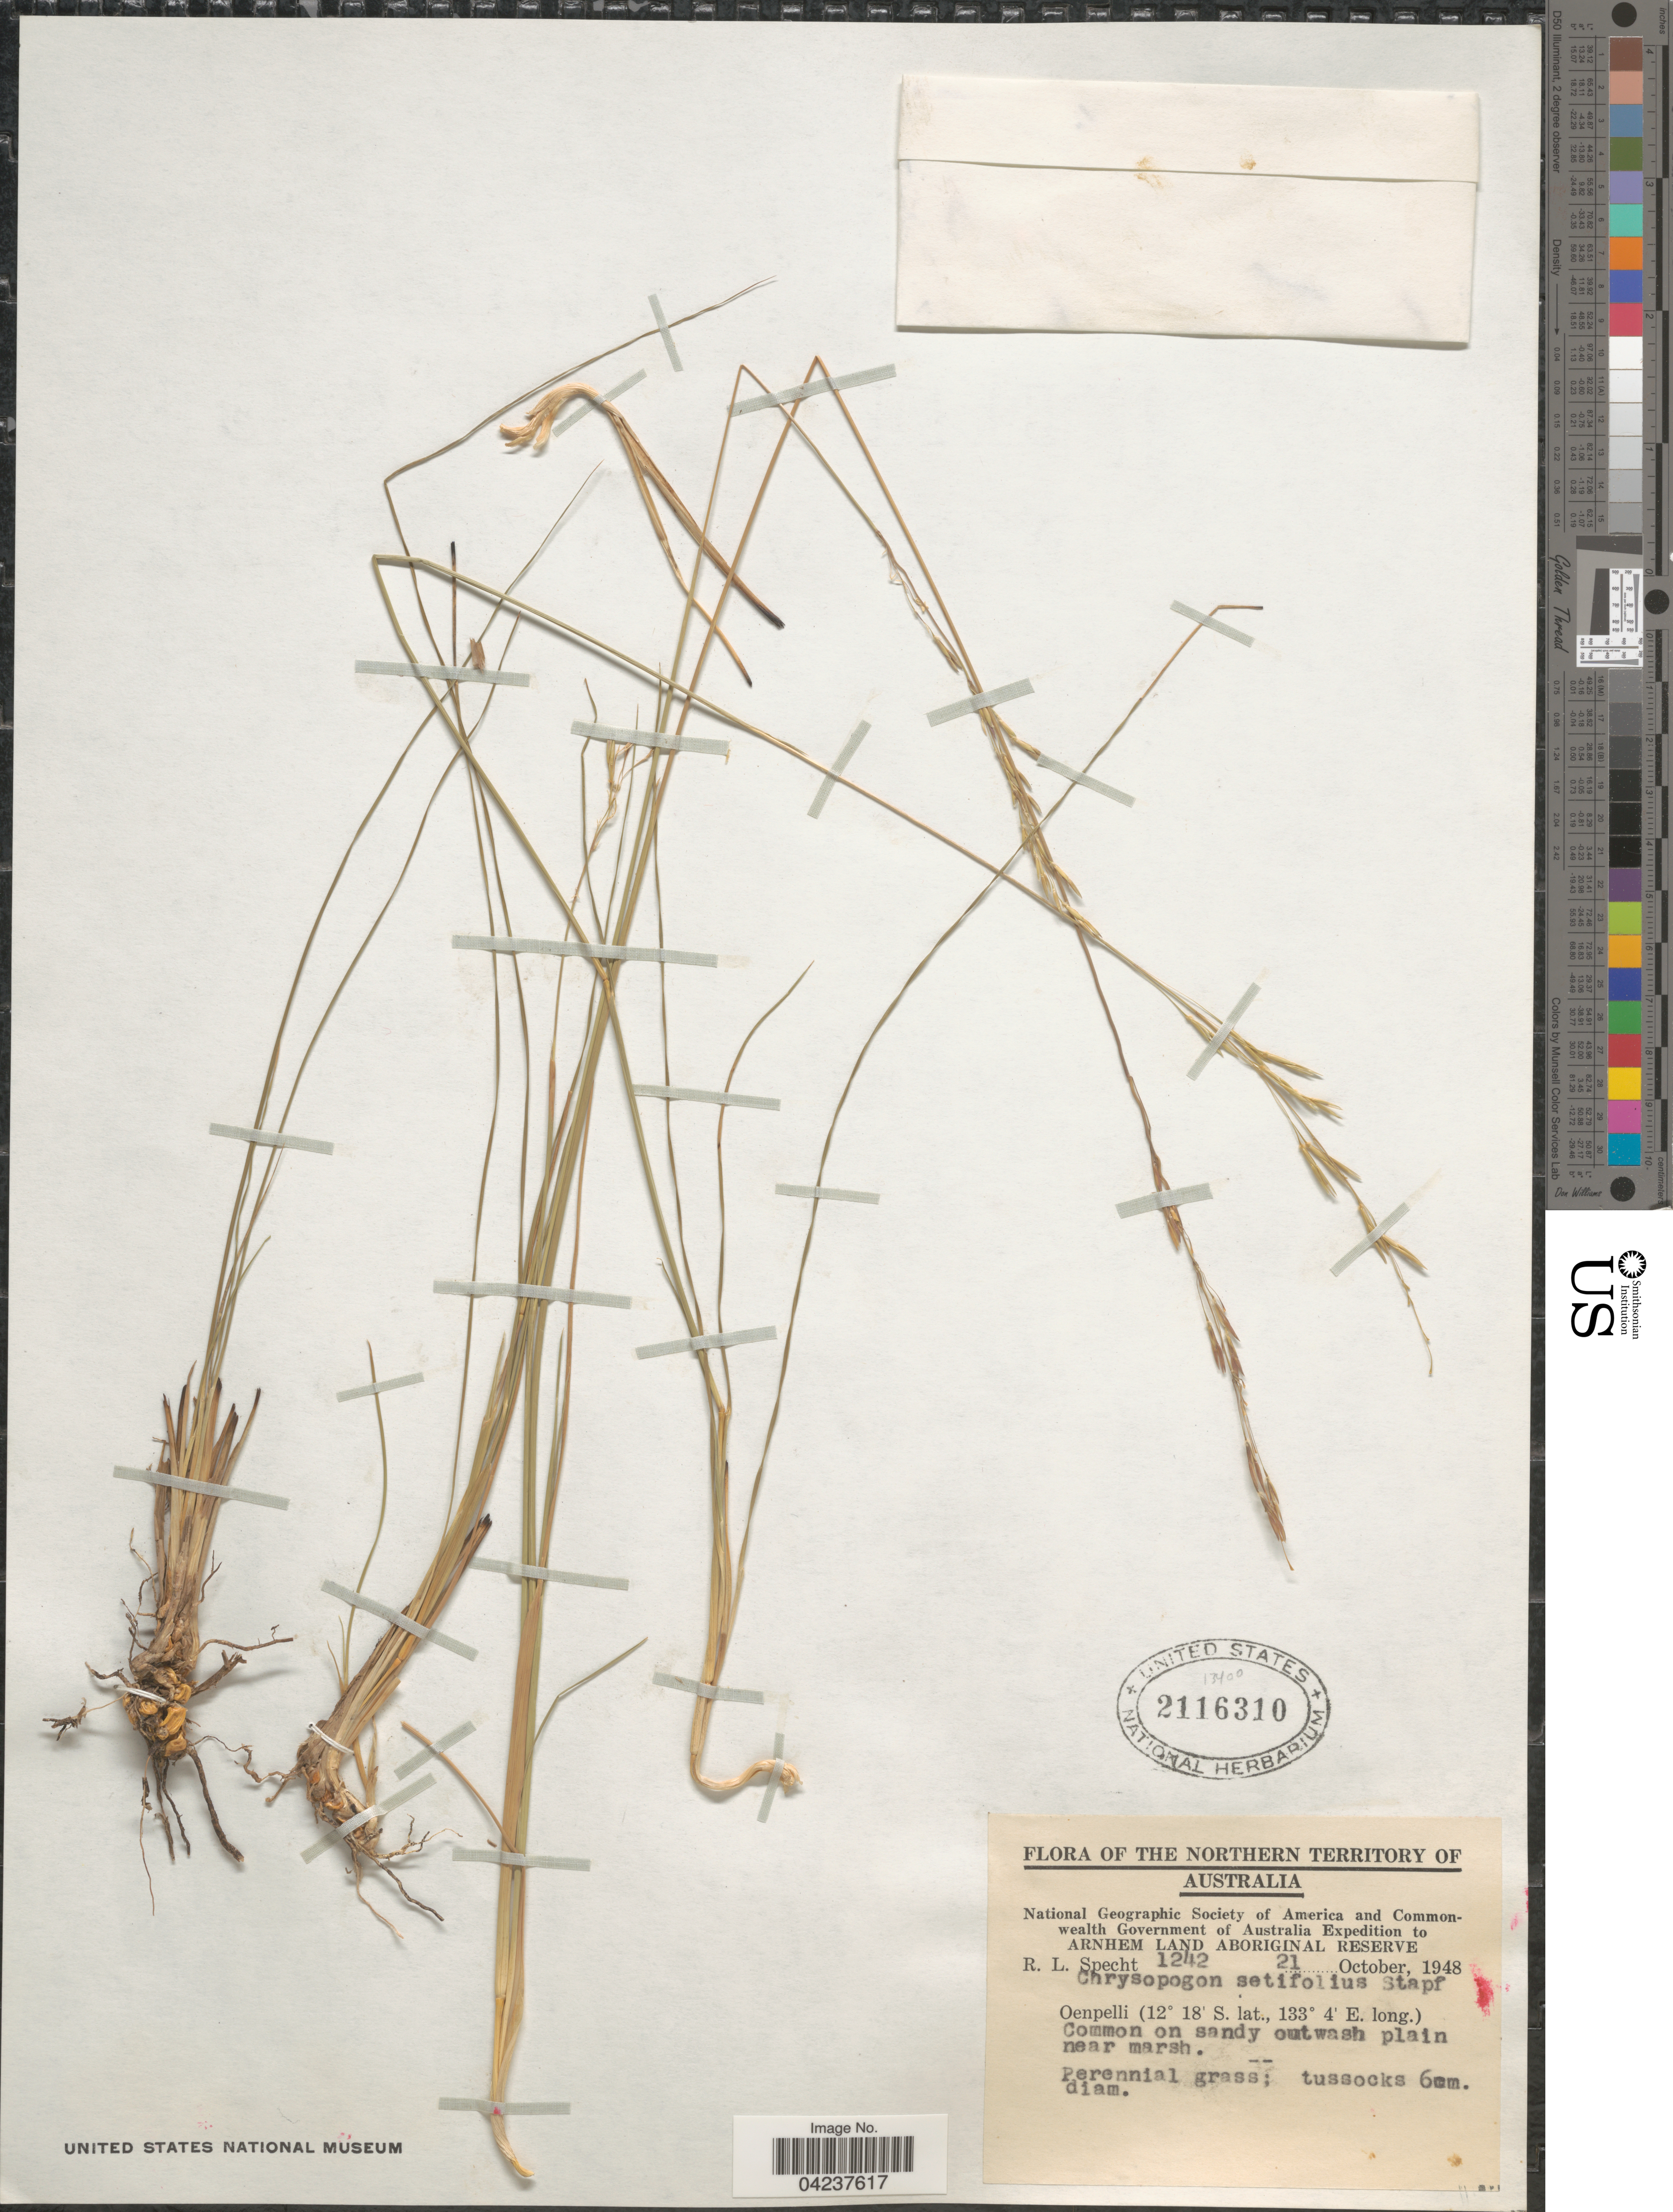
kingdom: Plantae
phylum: Tracheophyta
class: Liliopsida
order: Poales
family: Poaceae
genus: Chrysopogon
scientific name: Chrysopogon setifolius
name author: Stapf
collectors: R. L. Specht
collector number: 1242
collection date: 1948-10-21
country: Australia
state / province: Northern Territory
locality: Australia Expedition to Arnhem Land Aboriginal Reserve. Oenpelli.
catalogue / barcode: US 2116310